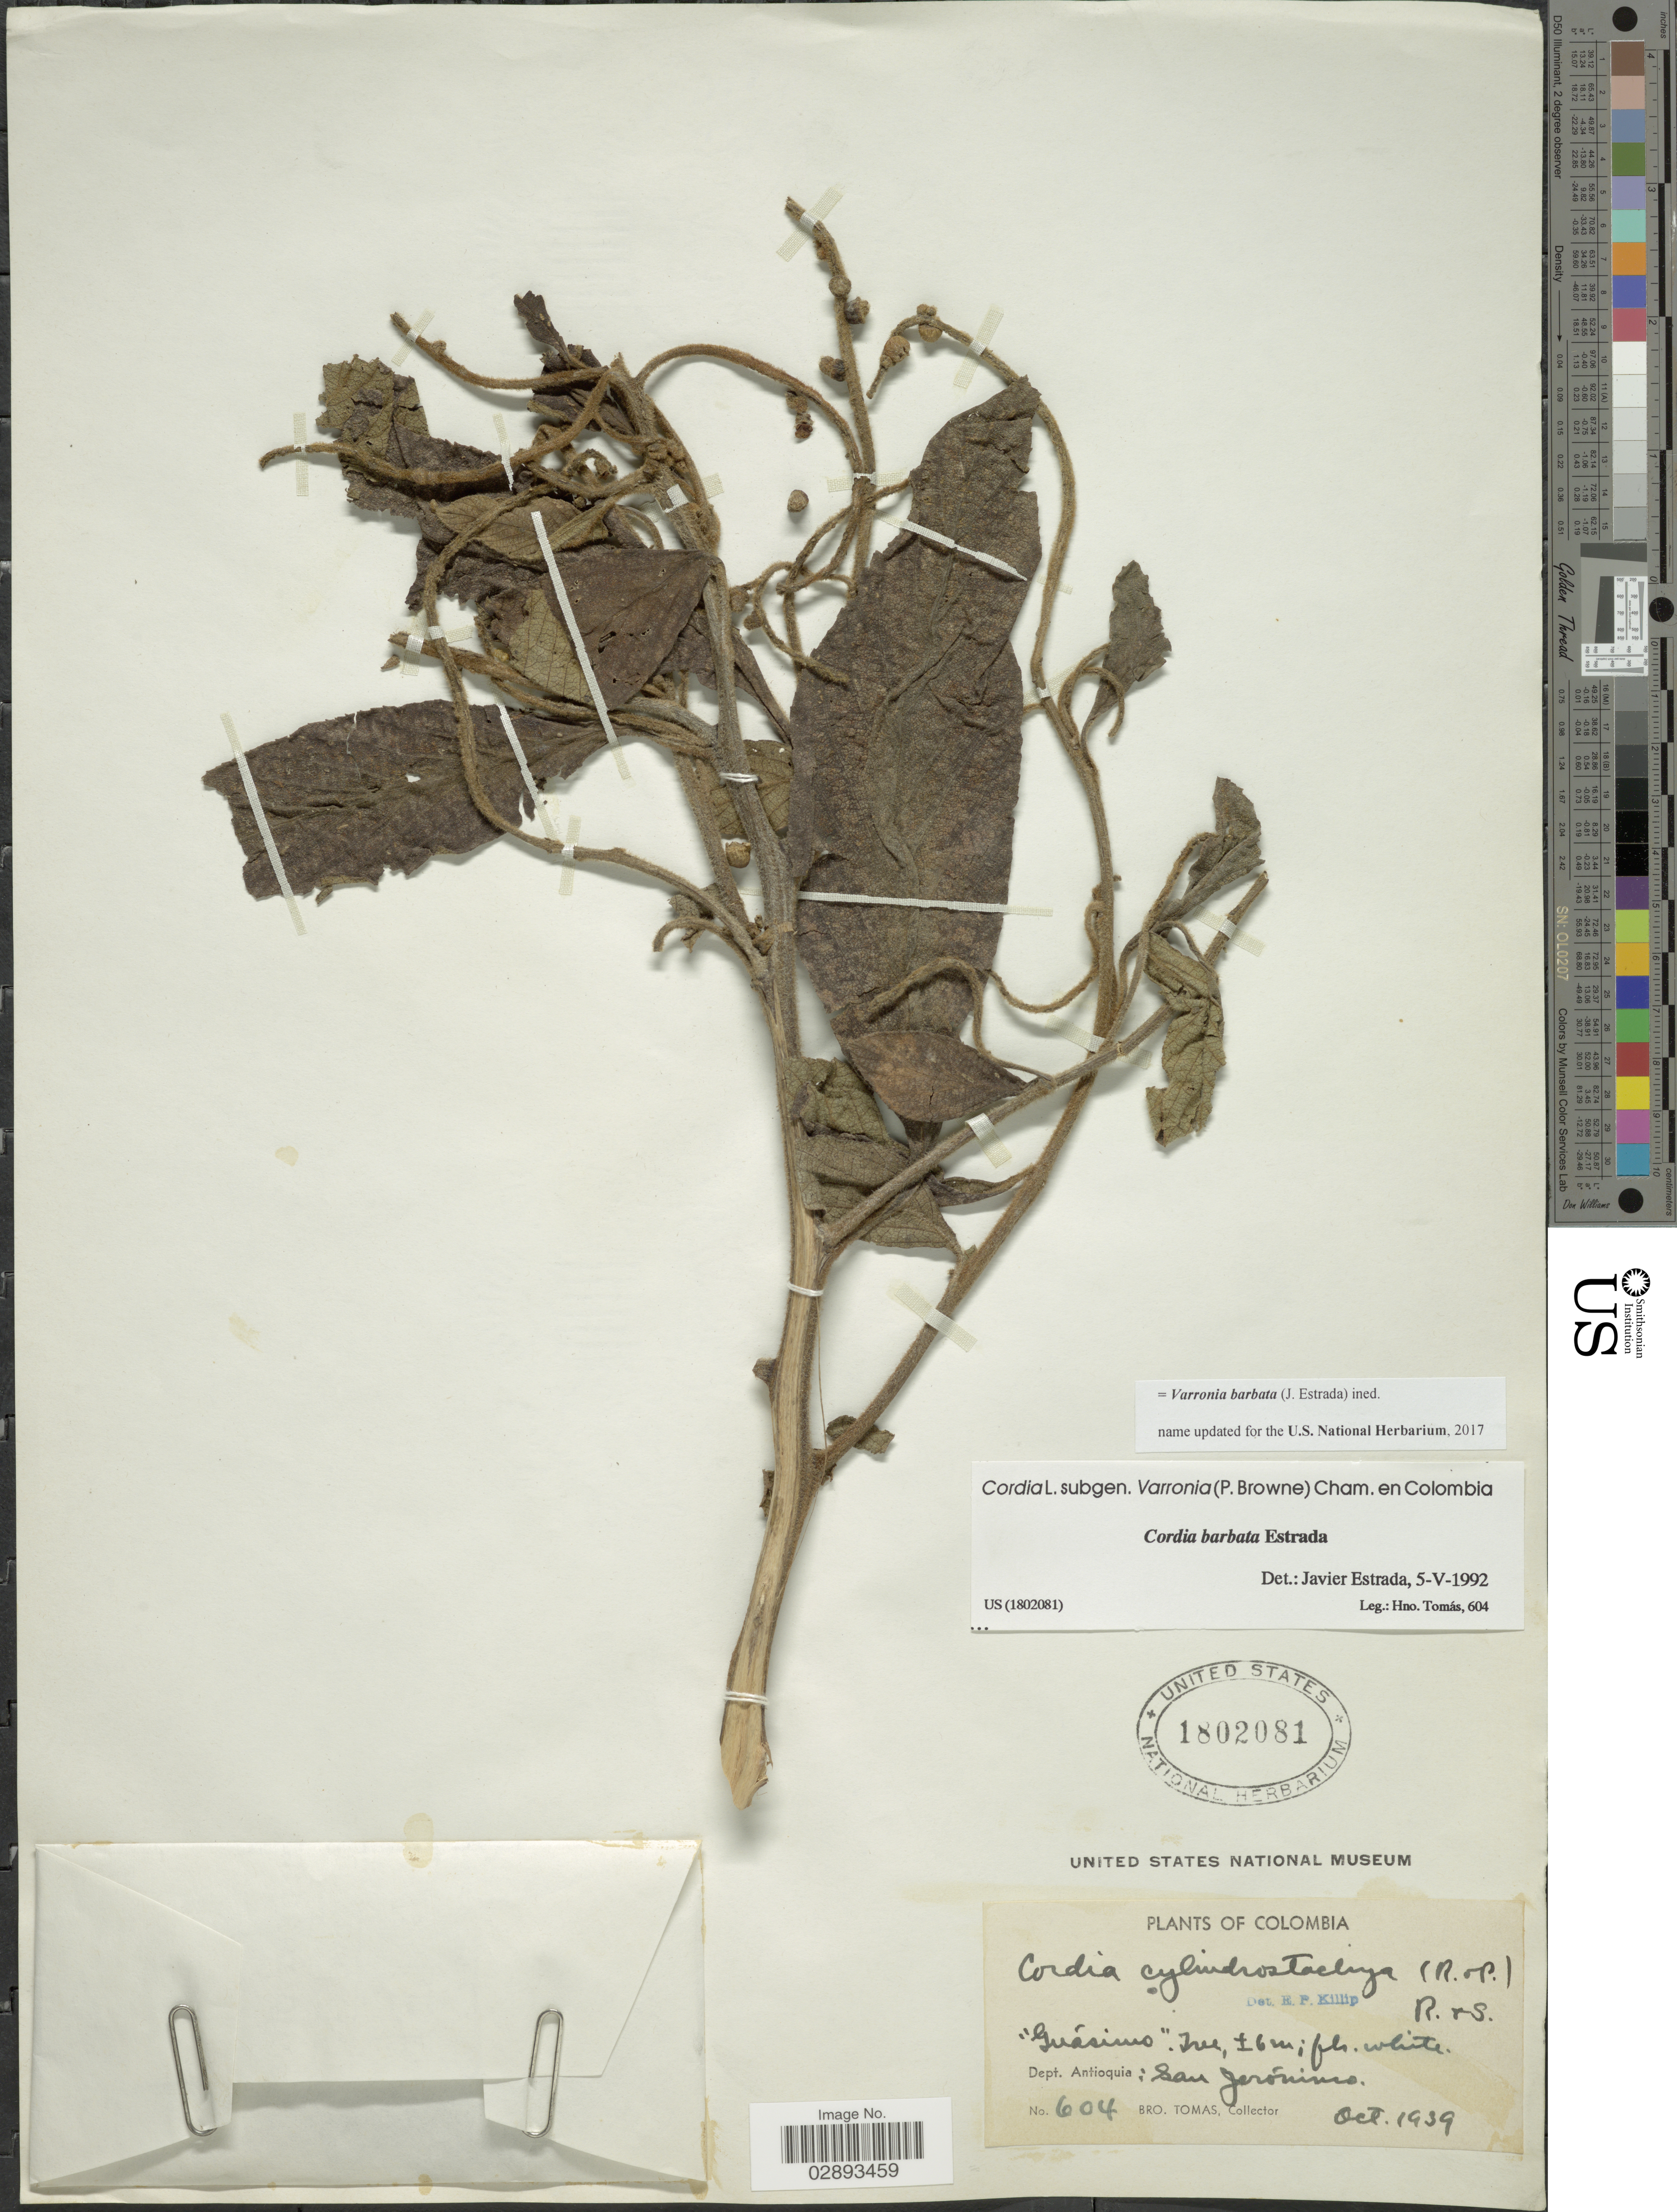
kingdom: Plantae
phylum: Tracheophyta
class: Magnoliopsida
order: Boraginales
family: Cordiaceae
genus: Varronia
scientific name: Varronia barbata (J. Estrada) comb. nov. ined.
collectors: B. Tomas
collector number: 604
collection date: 1939-10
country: Colombia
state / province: Antioquia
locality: Dept. Antioquia: San Jerónimo.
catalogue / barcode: US 1802081